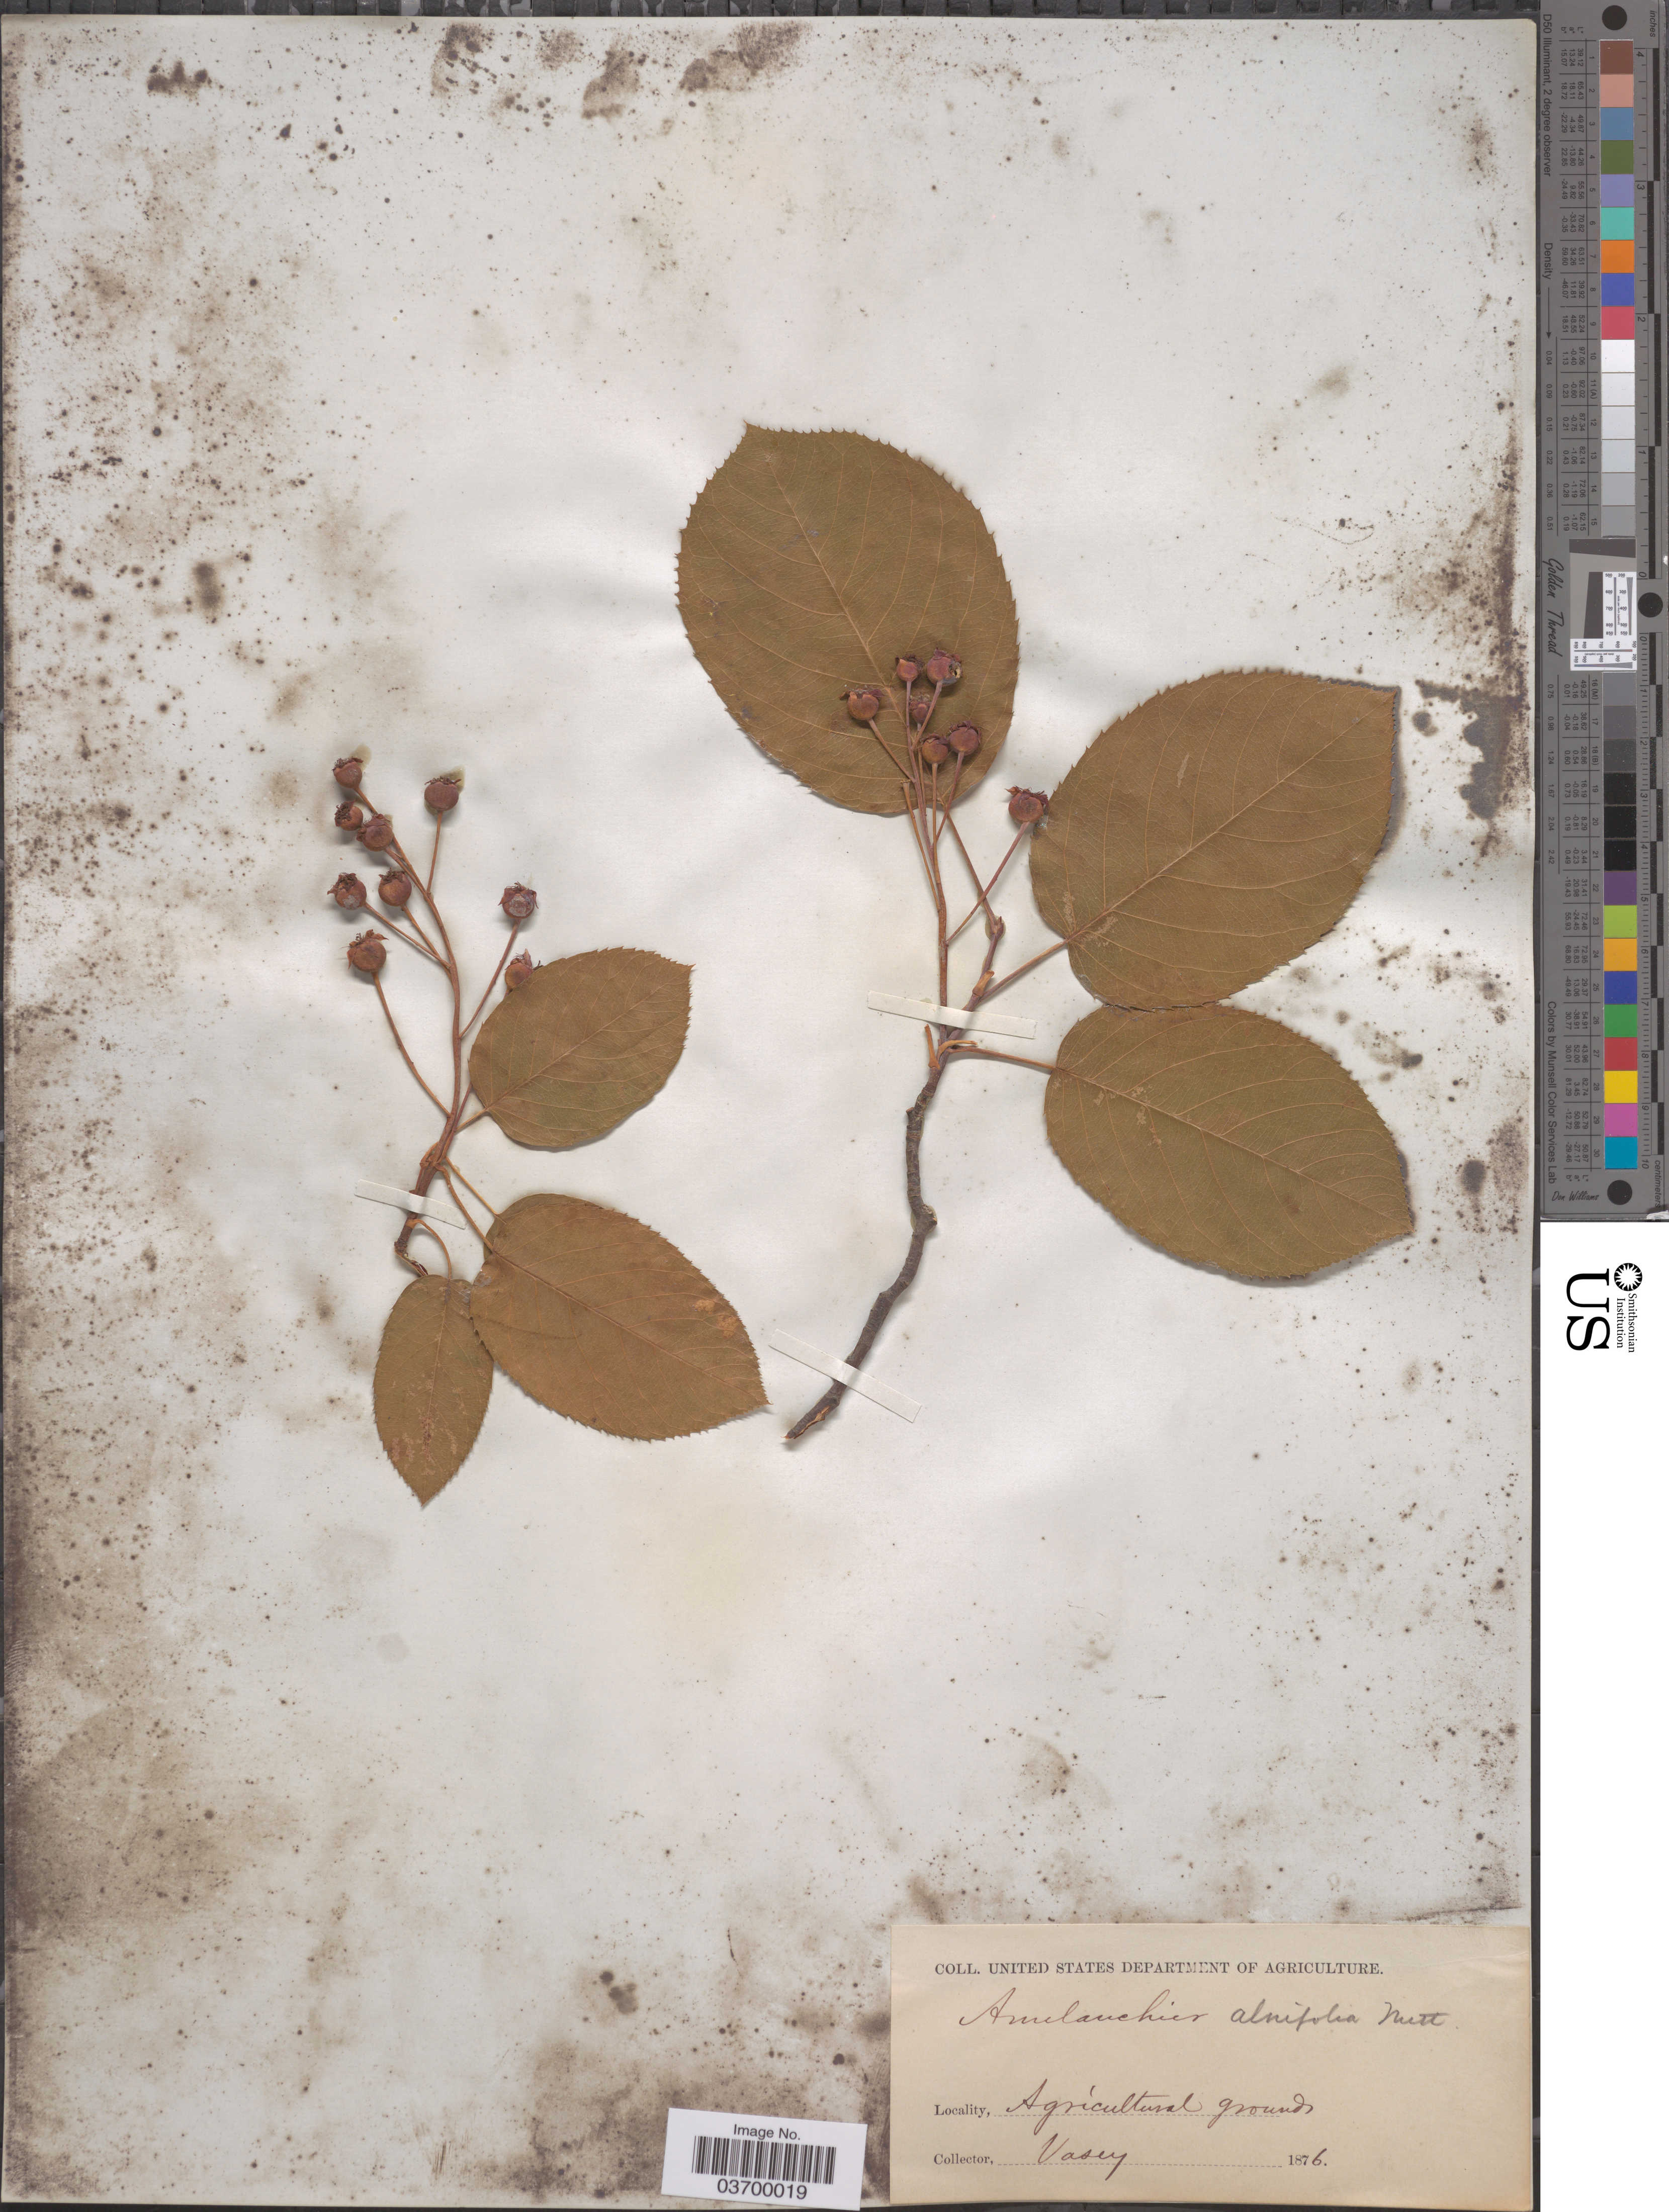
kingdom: Plantae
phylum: Tracheophyta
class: Magnoliopsida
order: Rosales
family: Rosaceae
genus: Amelanchier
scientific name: Amelanchier alnifolia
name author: (Nutt.) Nutt. ex M. Roem.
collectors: Vasey, --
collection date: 1876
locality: Agricultural grounds.